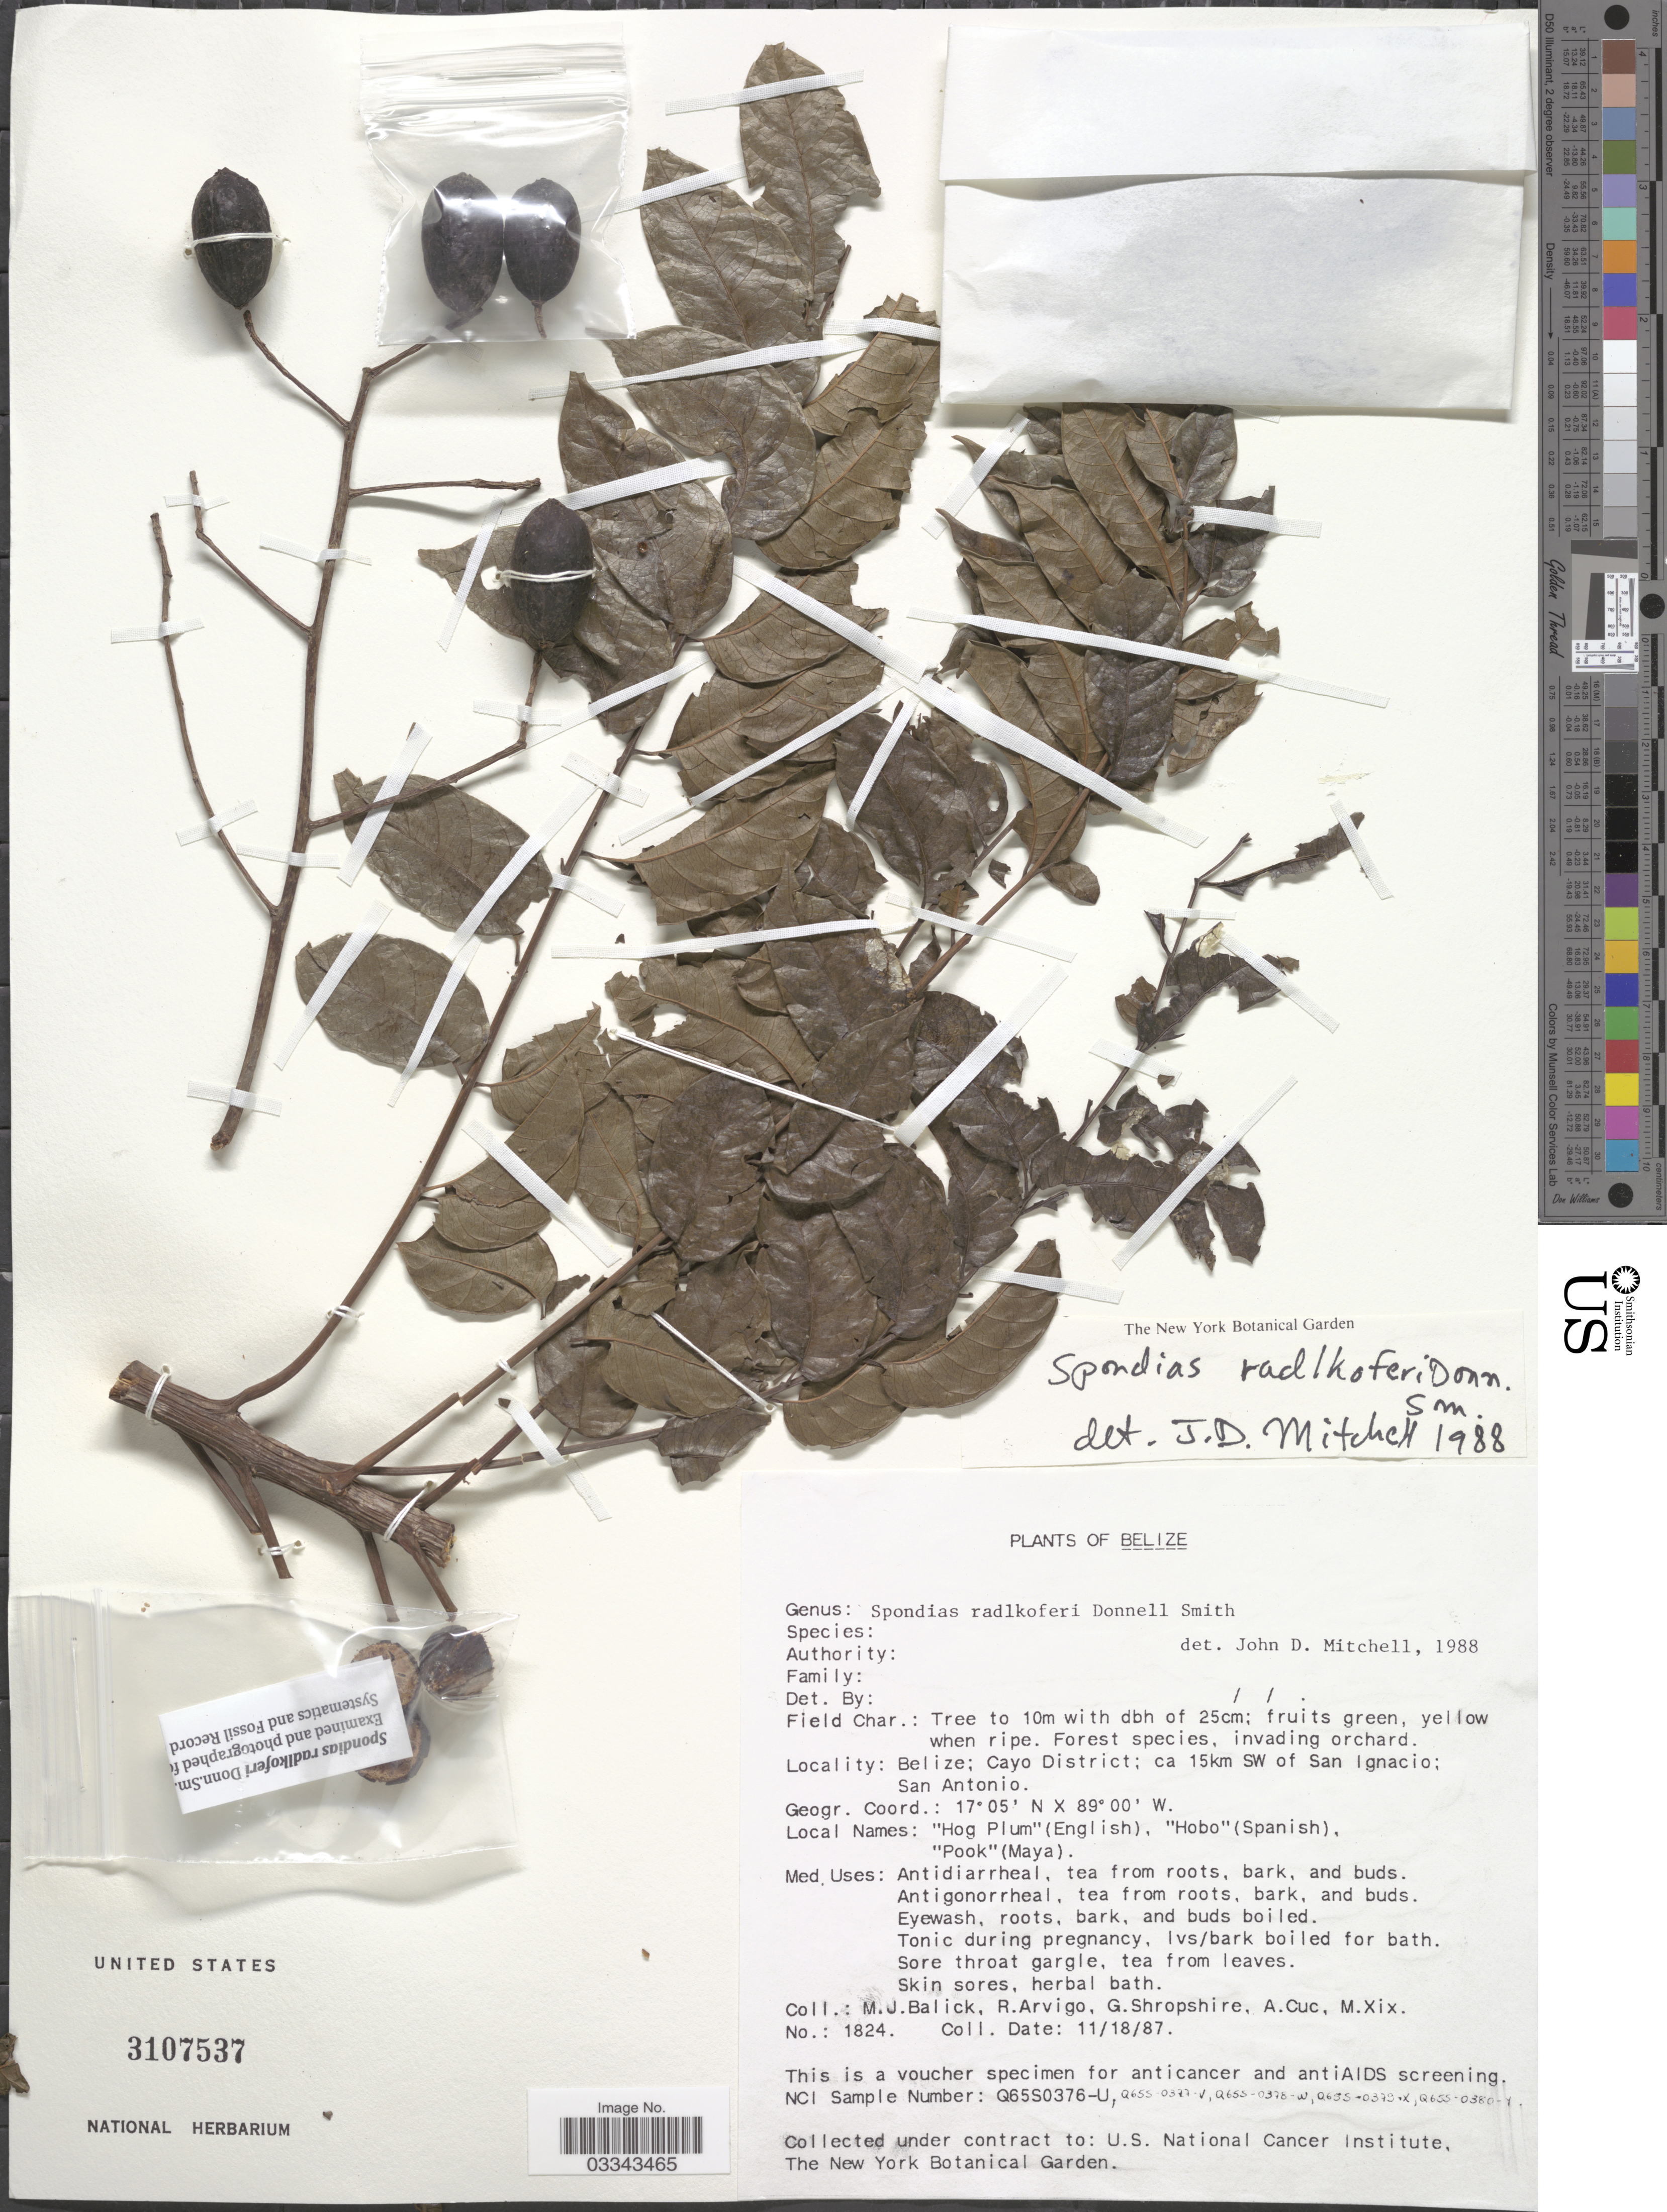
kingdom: Plantae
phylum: Tracheophyta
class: Magnoliopsida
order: Sapindales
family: Anacardiaceae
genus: Spondias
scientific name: Spondias radlkoferi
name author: Donn. Sm.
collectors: M. J. Balick, R. Arvigo, G. Shropshire, A. Cuc & M. Xix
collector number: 1824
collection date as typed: Transcribed d/m/y: 18/11/87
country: Belize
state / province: Cayo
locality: Cayo District; ca 15km SW of San Ignacio; San Antonio.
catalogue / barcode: US 3107537